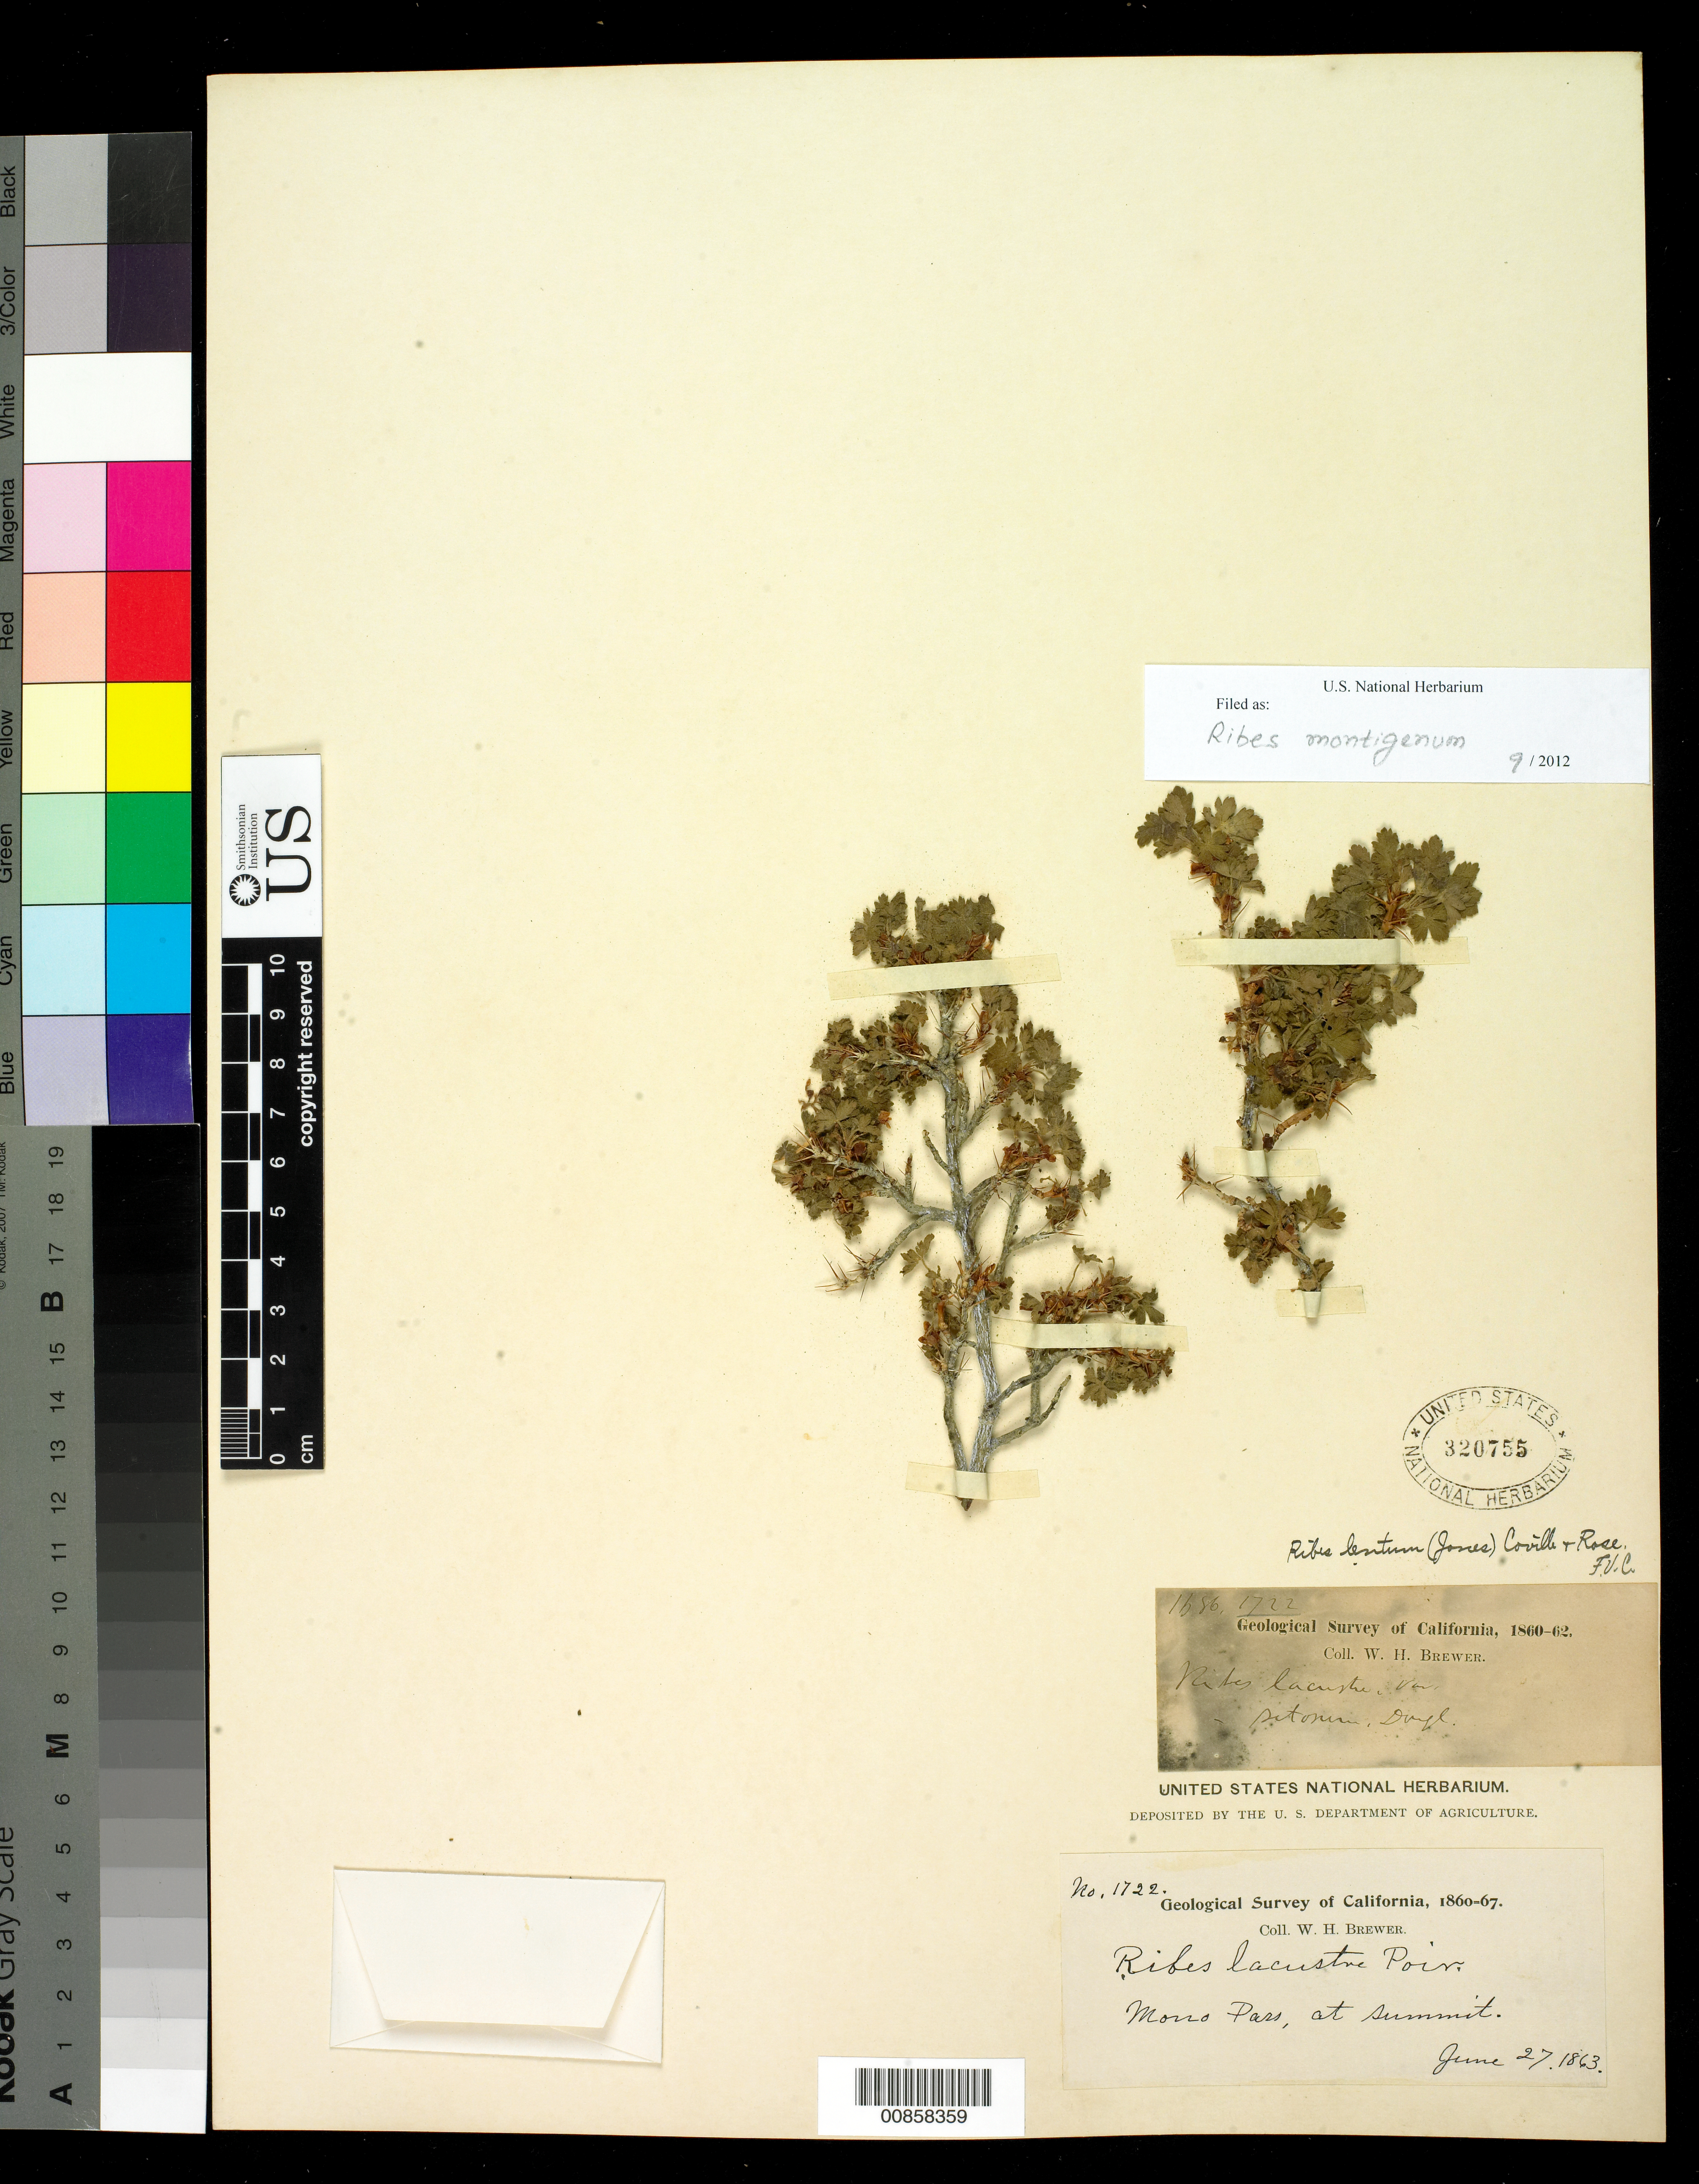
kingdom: Plantae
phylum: Tracheophyta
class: Magnoliopsida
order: Saxifragales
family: Grossulariaceae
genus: Ribes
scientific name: Ribes montigenum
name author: McClatchie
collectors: W. H. Brewer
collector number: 1722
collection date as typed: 27 Jun 1863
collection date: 1863-06-27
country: United States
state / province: California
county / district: Mono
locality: Mono Pass at summit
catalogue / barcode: US 320755